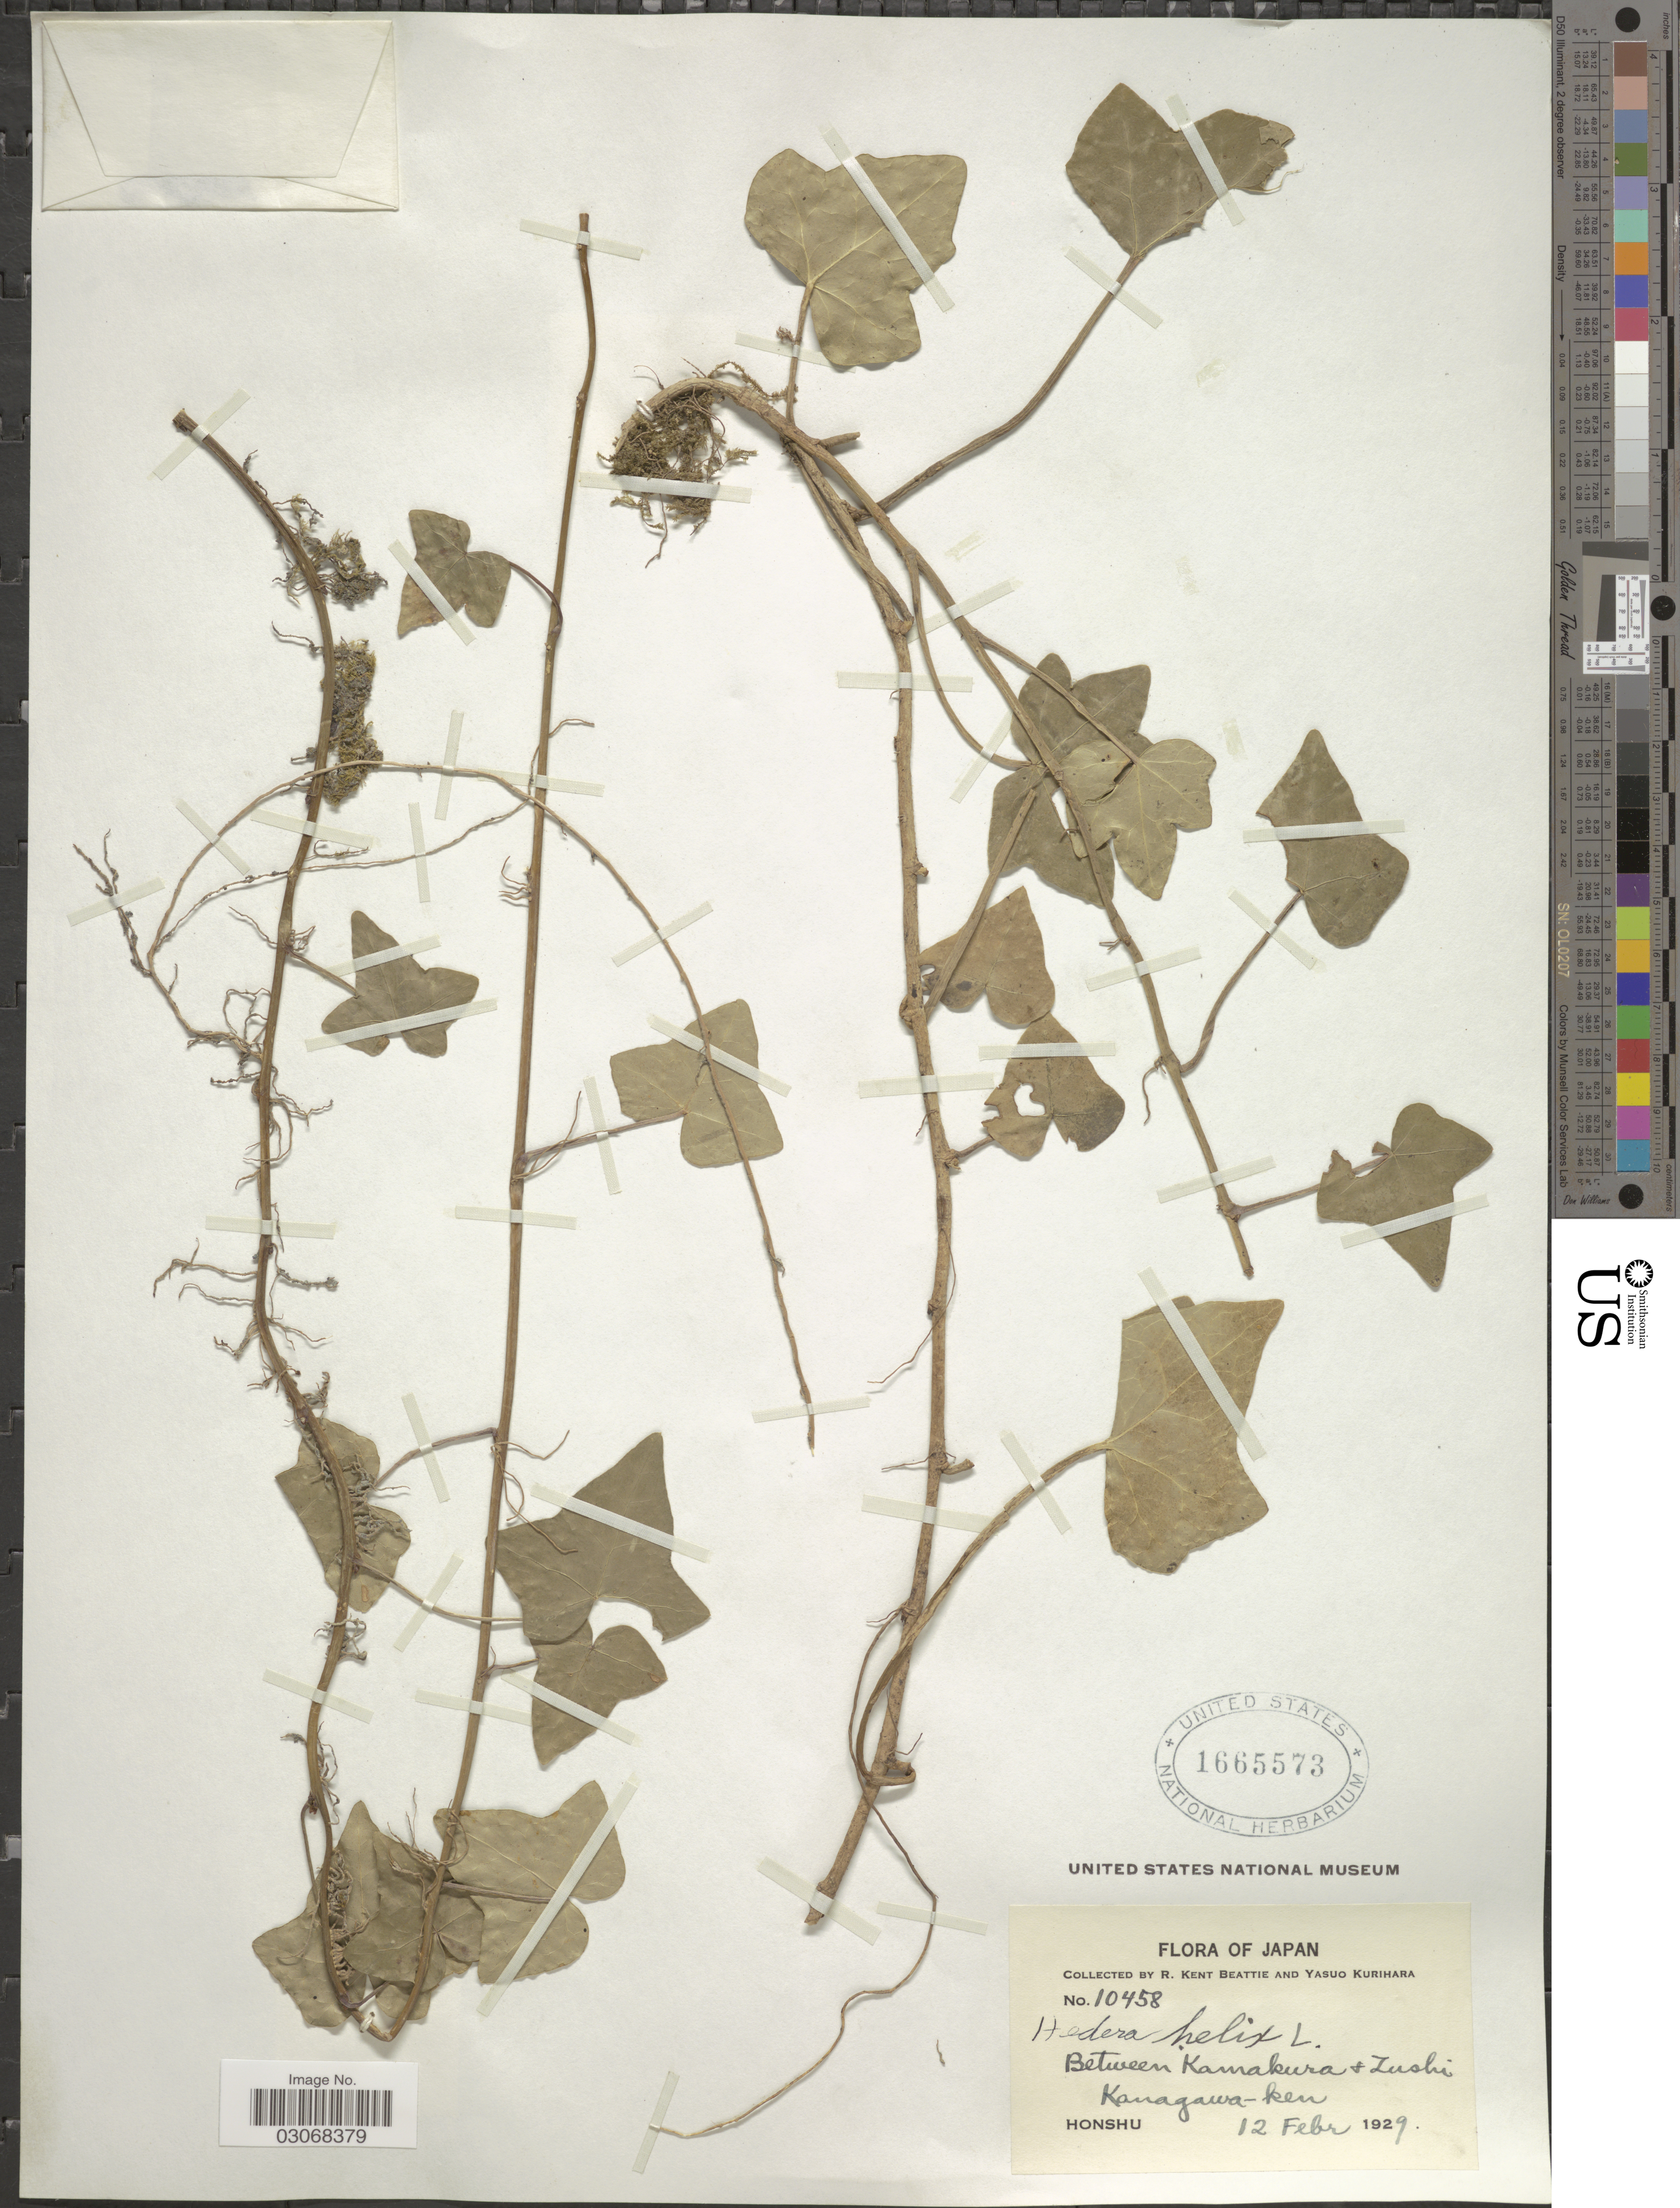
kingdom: Plantae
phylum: Tracheophyta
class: Magnoliopsida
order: Apiales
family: Araliaceae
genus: Hedera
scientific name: Hedera rhombea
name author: (Miq.) Bean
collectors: R. K. Beattie & Y. Kurihara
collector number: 10458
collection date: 1929-02-12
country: Japan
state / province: Kanagawa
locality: Between Kamakura + Zushi. Kanagawa-ken.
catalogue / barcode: US 1665573